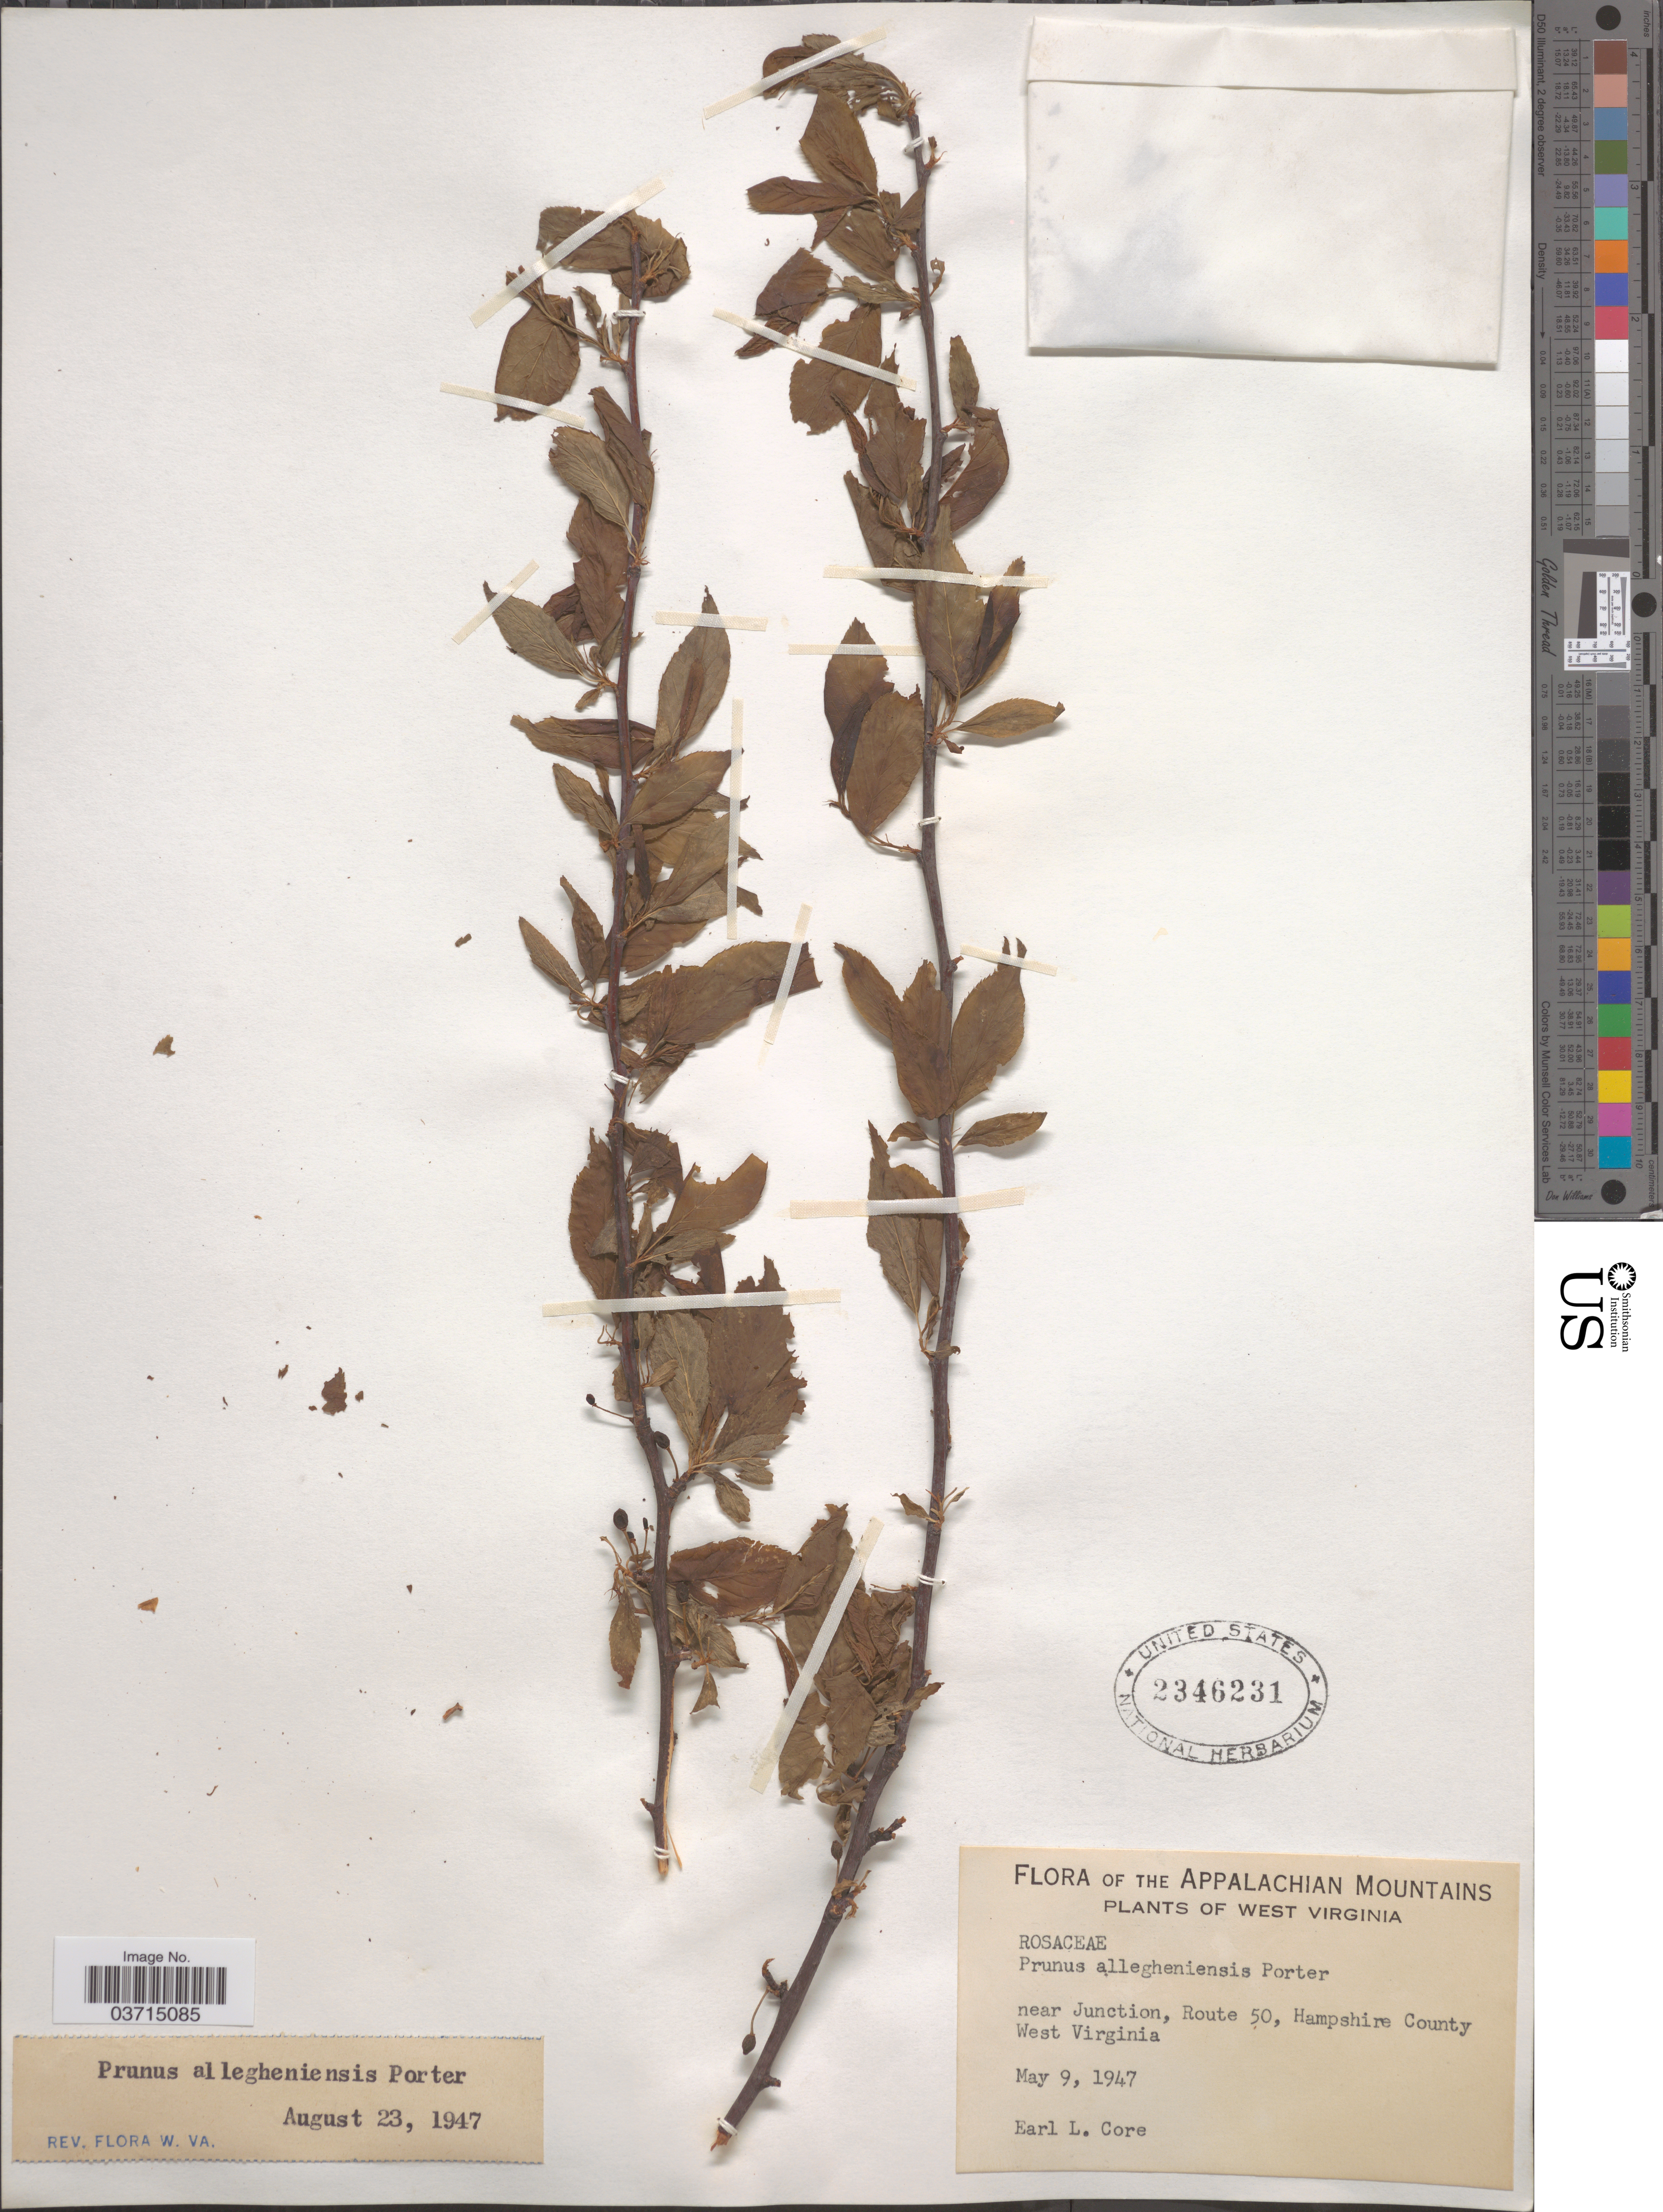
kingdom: Plantae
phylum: Tracheophyta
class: Magnoliopsida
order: Rosales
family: Rosaceae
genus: Prunus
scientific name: Prunus alleghaniensis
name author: Porter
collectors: E. L. Core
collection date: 1947-05-09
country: United States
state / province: West Virginia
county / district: Hampshire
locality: The Appalachian Mountains. Near Junction, Route 50, Hampshire County.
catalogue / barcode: US 2346231